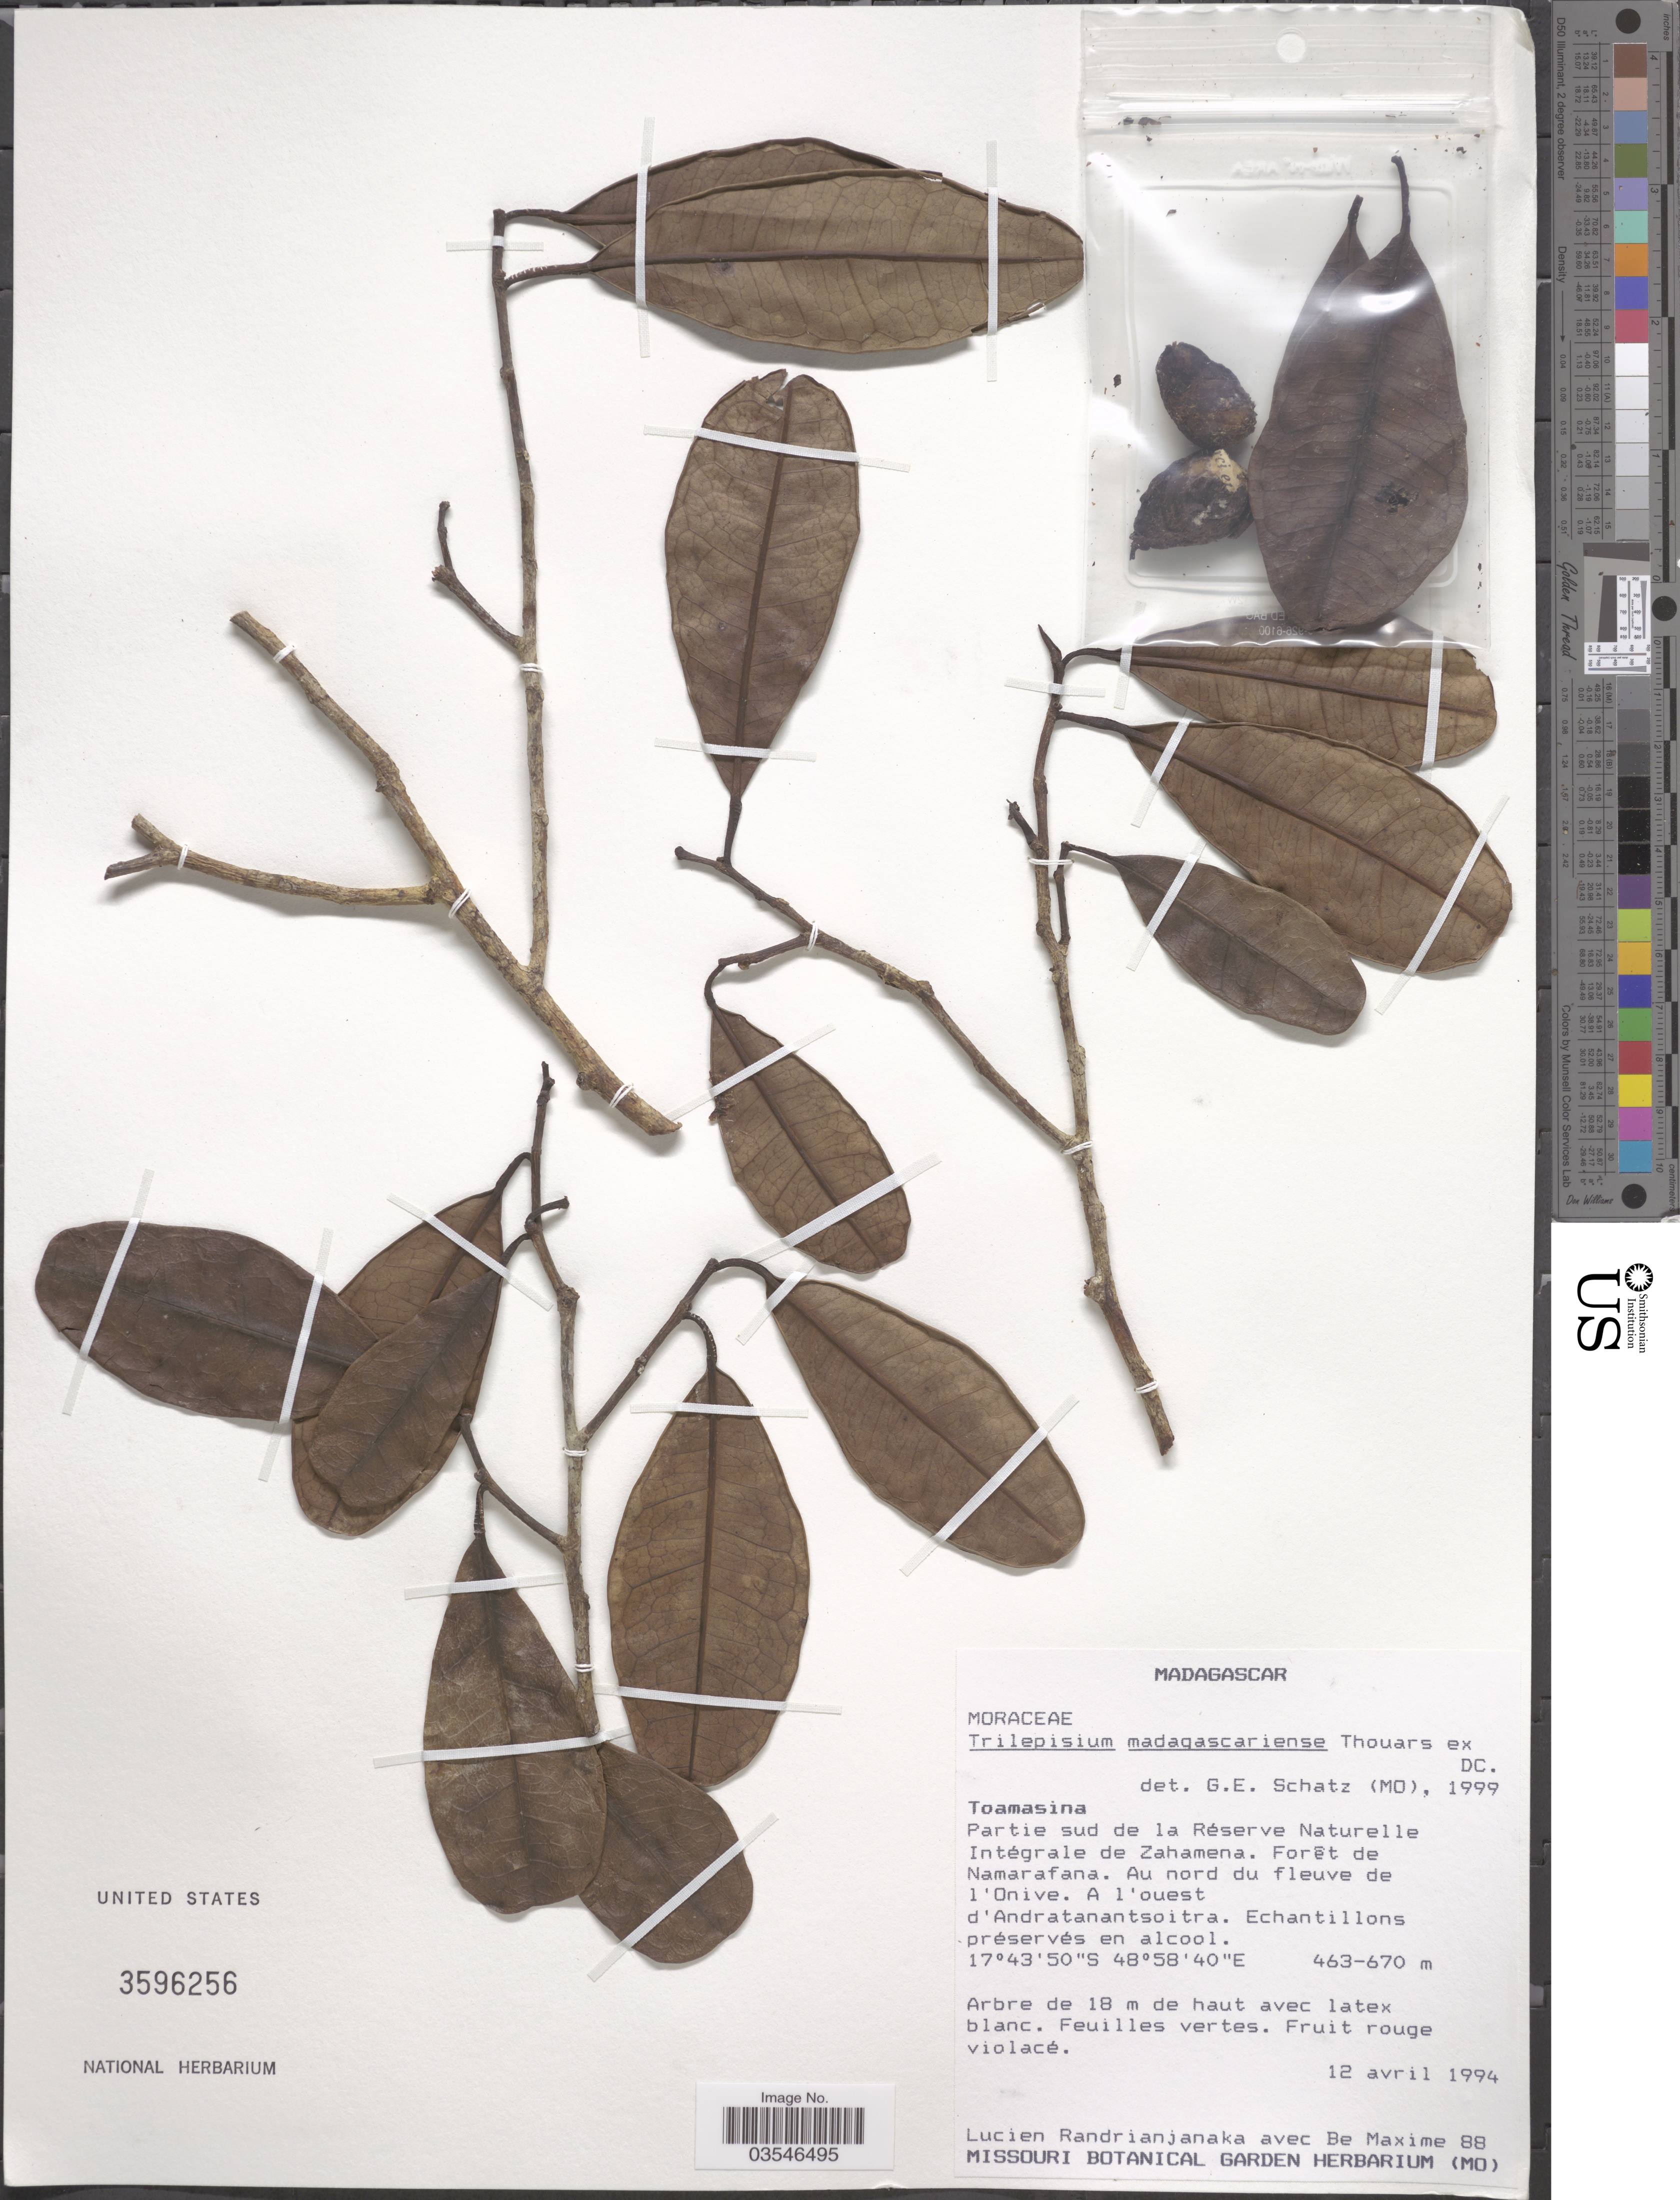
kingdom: Plantae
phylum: Tracheophyta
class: Magnoliopsida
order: Rosales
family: Moraceae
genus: Trilepisium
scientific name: Trilepisium madagascariense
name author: DC.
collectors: L. Randrianjanaka & B. Maxime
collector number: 88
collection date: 1994-04-12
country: Madagascar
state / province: Analanjirofo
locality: Partie sud de la Réserve Naturelle Intégrale de Zagamena. Forêt de Namarafana. Au nord du fleuve de l'Onive. A l'ouest d; Andratanantsoitra.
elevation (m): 463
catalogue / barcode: US 3596256